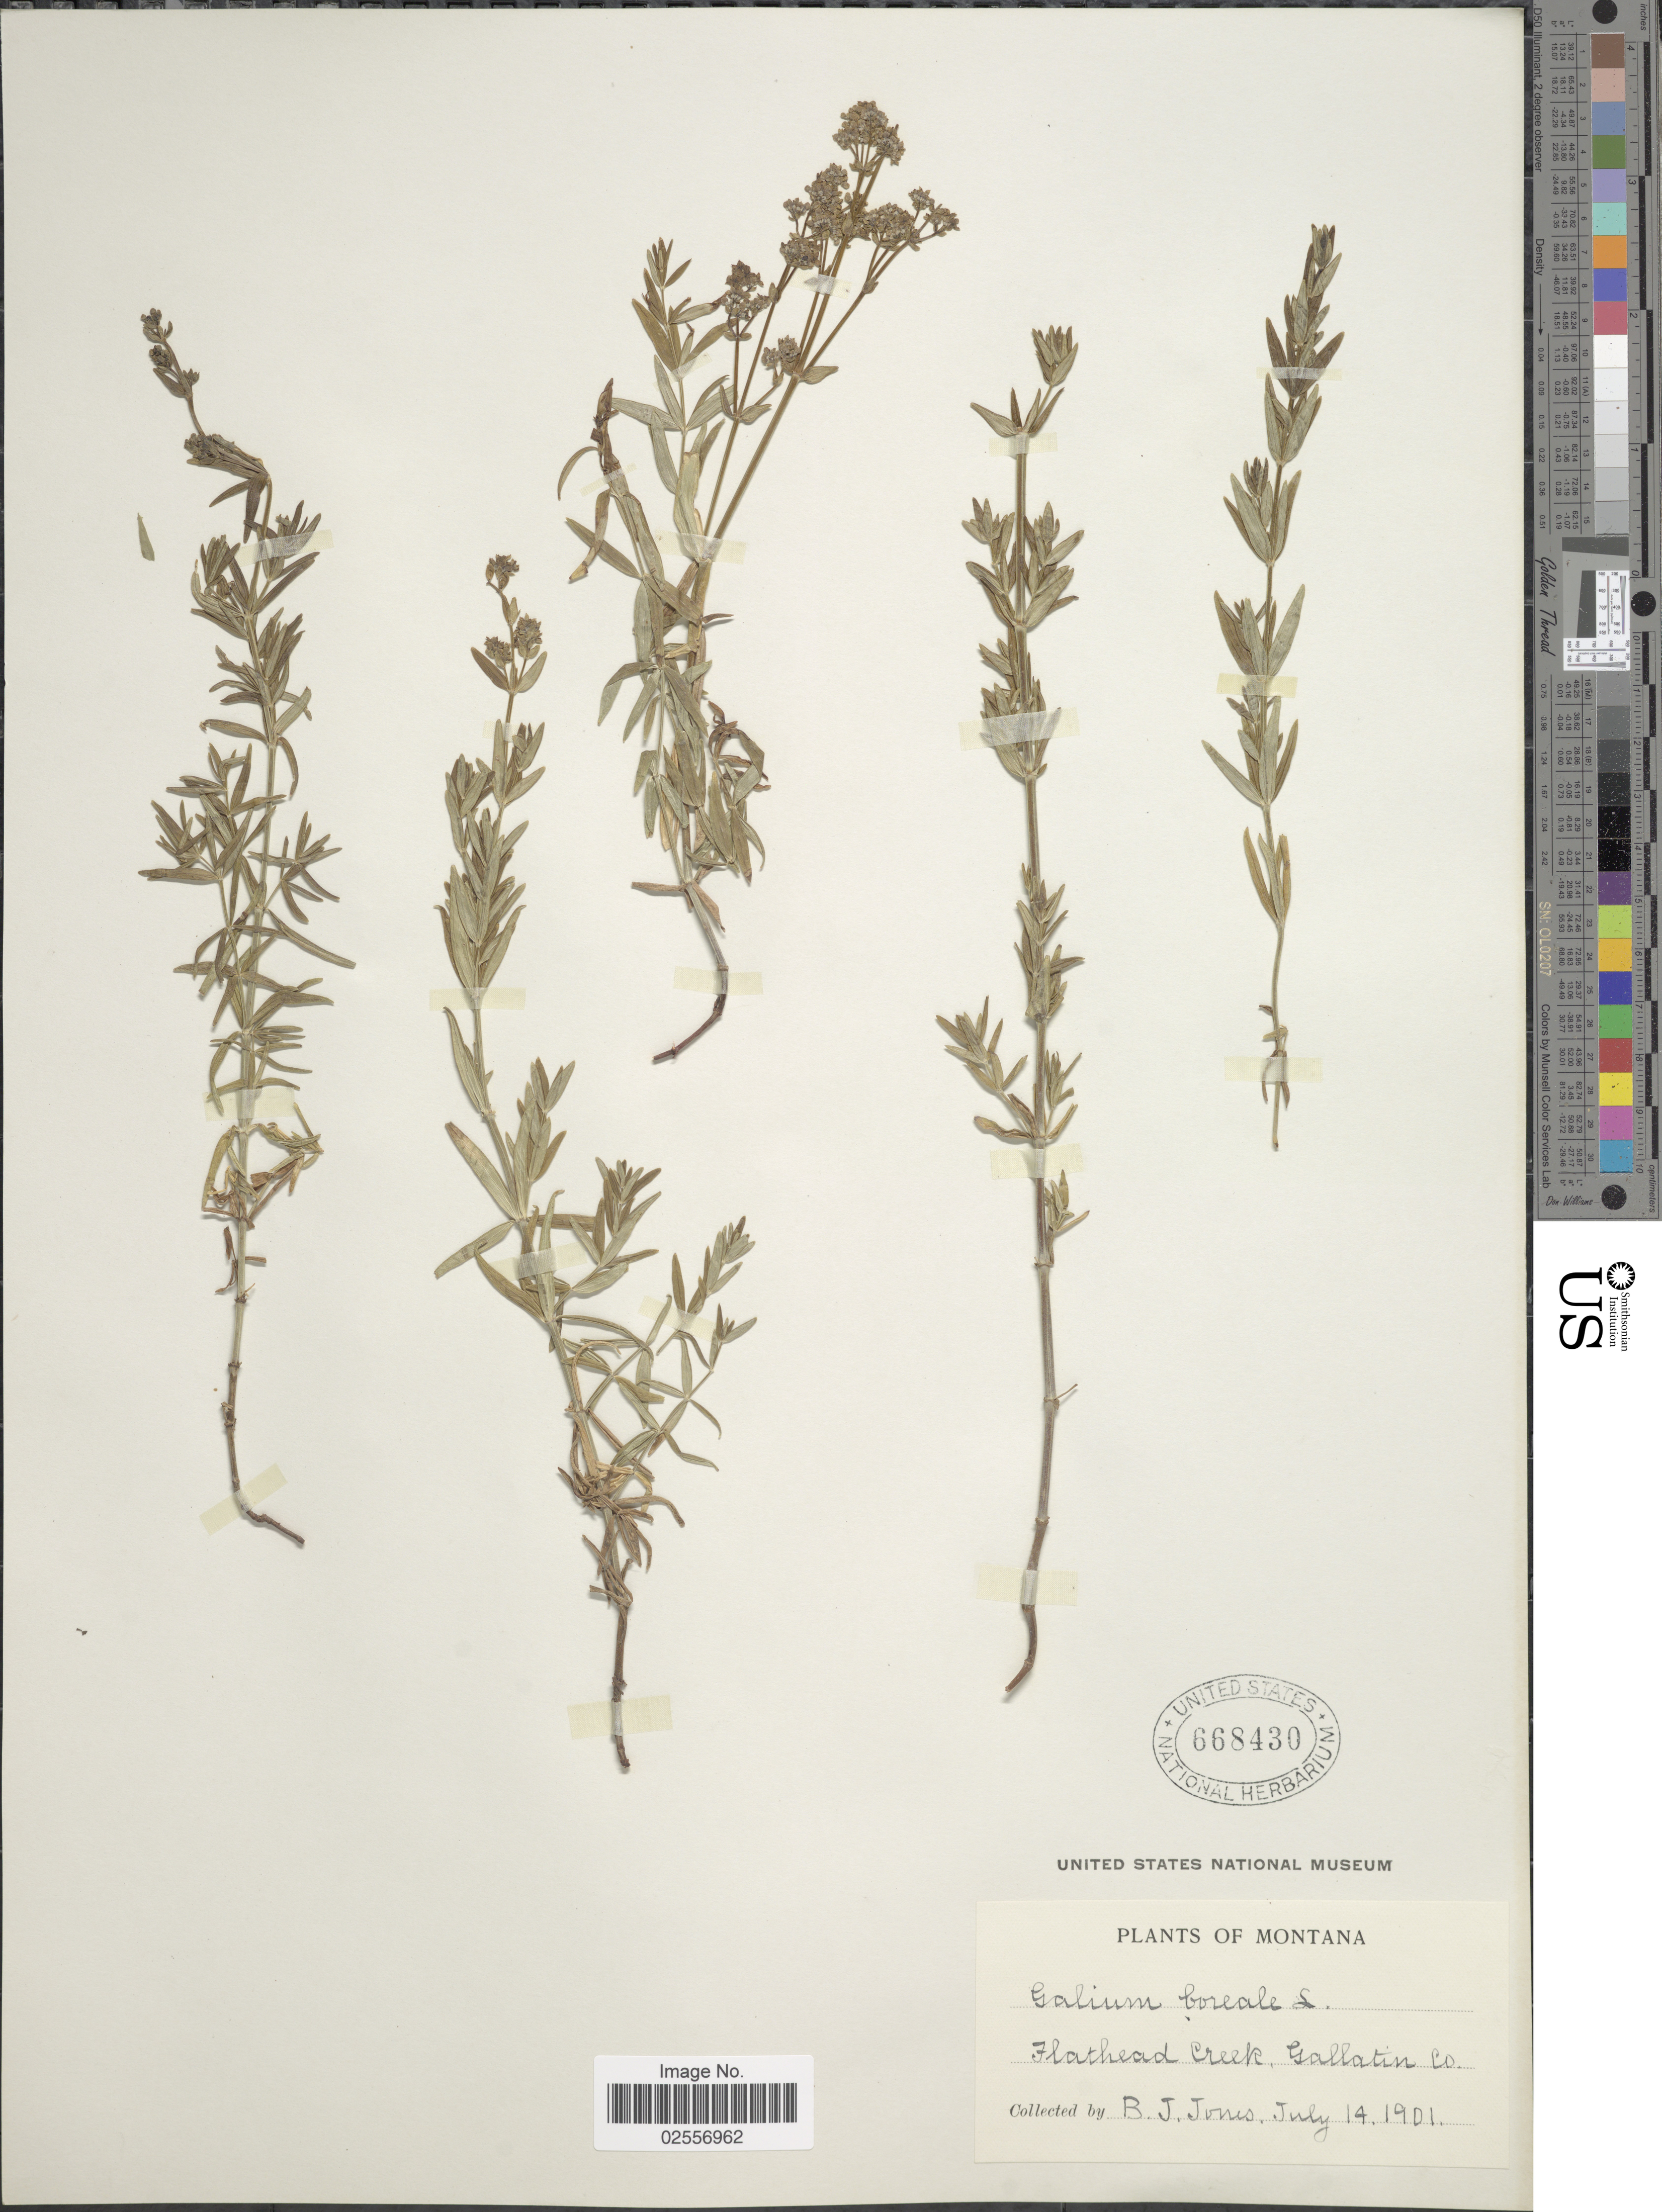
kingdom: Plantae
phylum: Tracheophyta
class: Magnoliopsida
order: Gentianales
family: Rubiaceae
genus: Galium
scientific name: Galium boreale L.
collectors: B. Jones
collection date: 1901-07-14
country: United States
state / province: Montana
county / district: Gallatin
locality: Flathead Creek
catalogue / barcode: US 668430